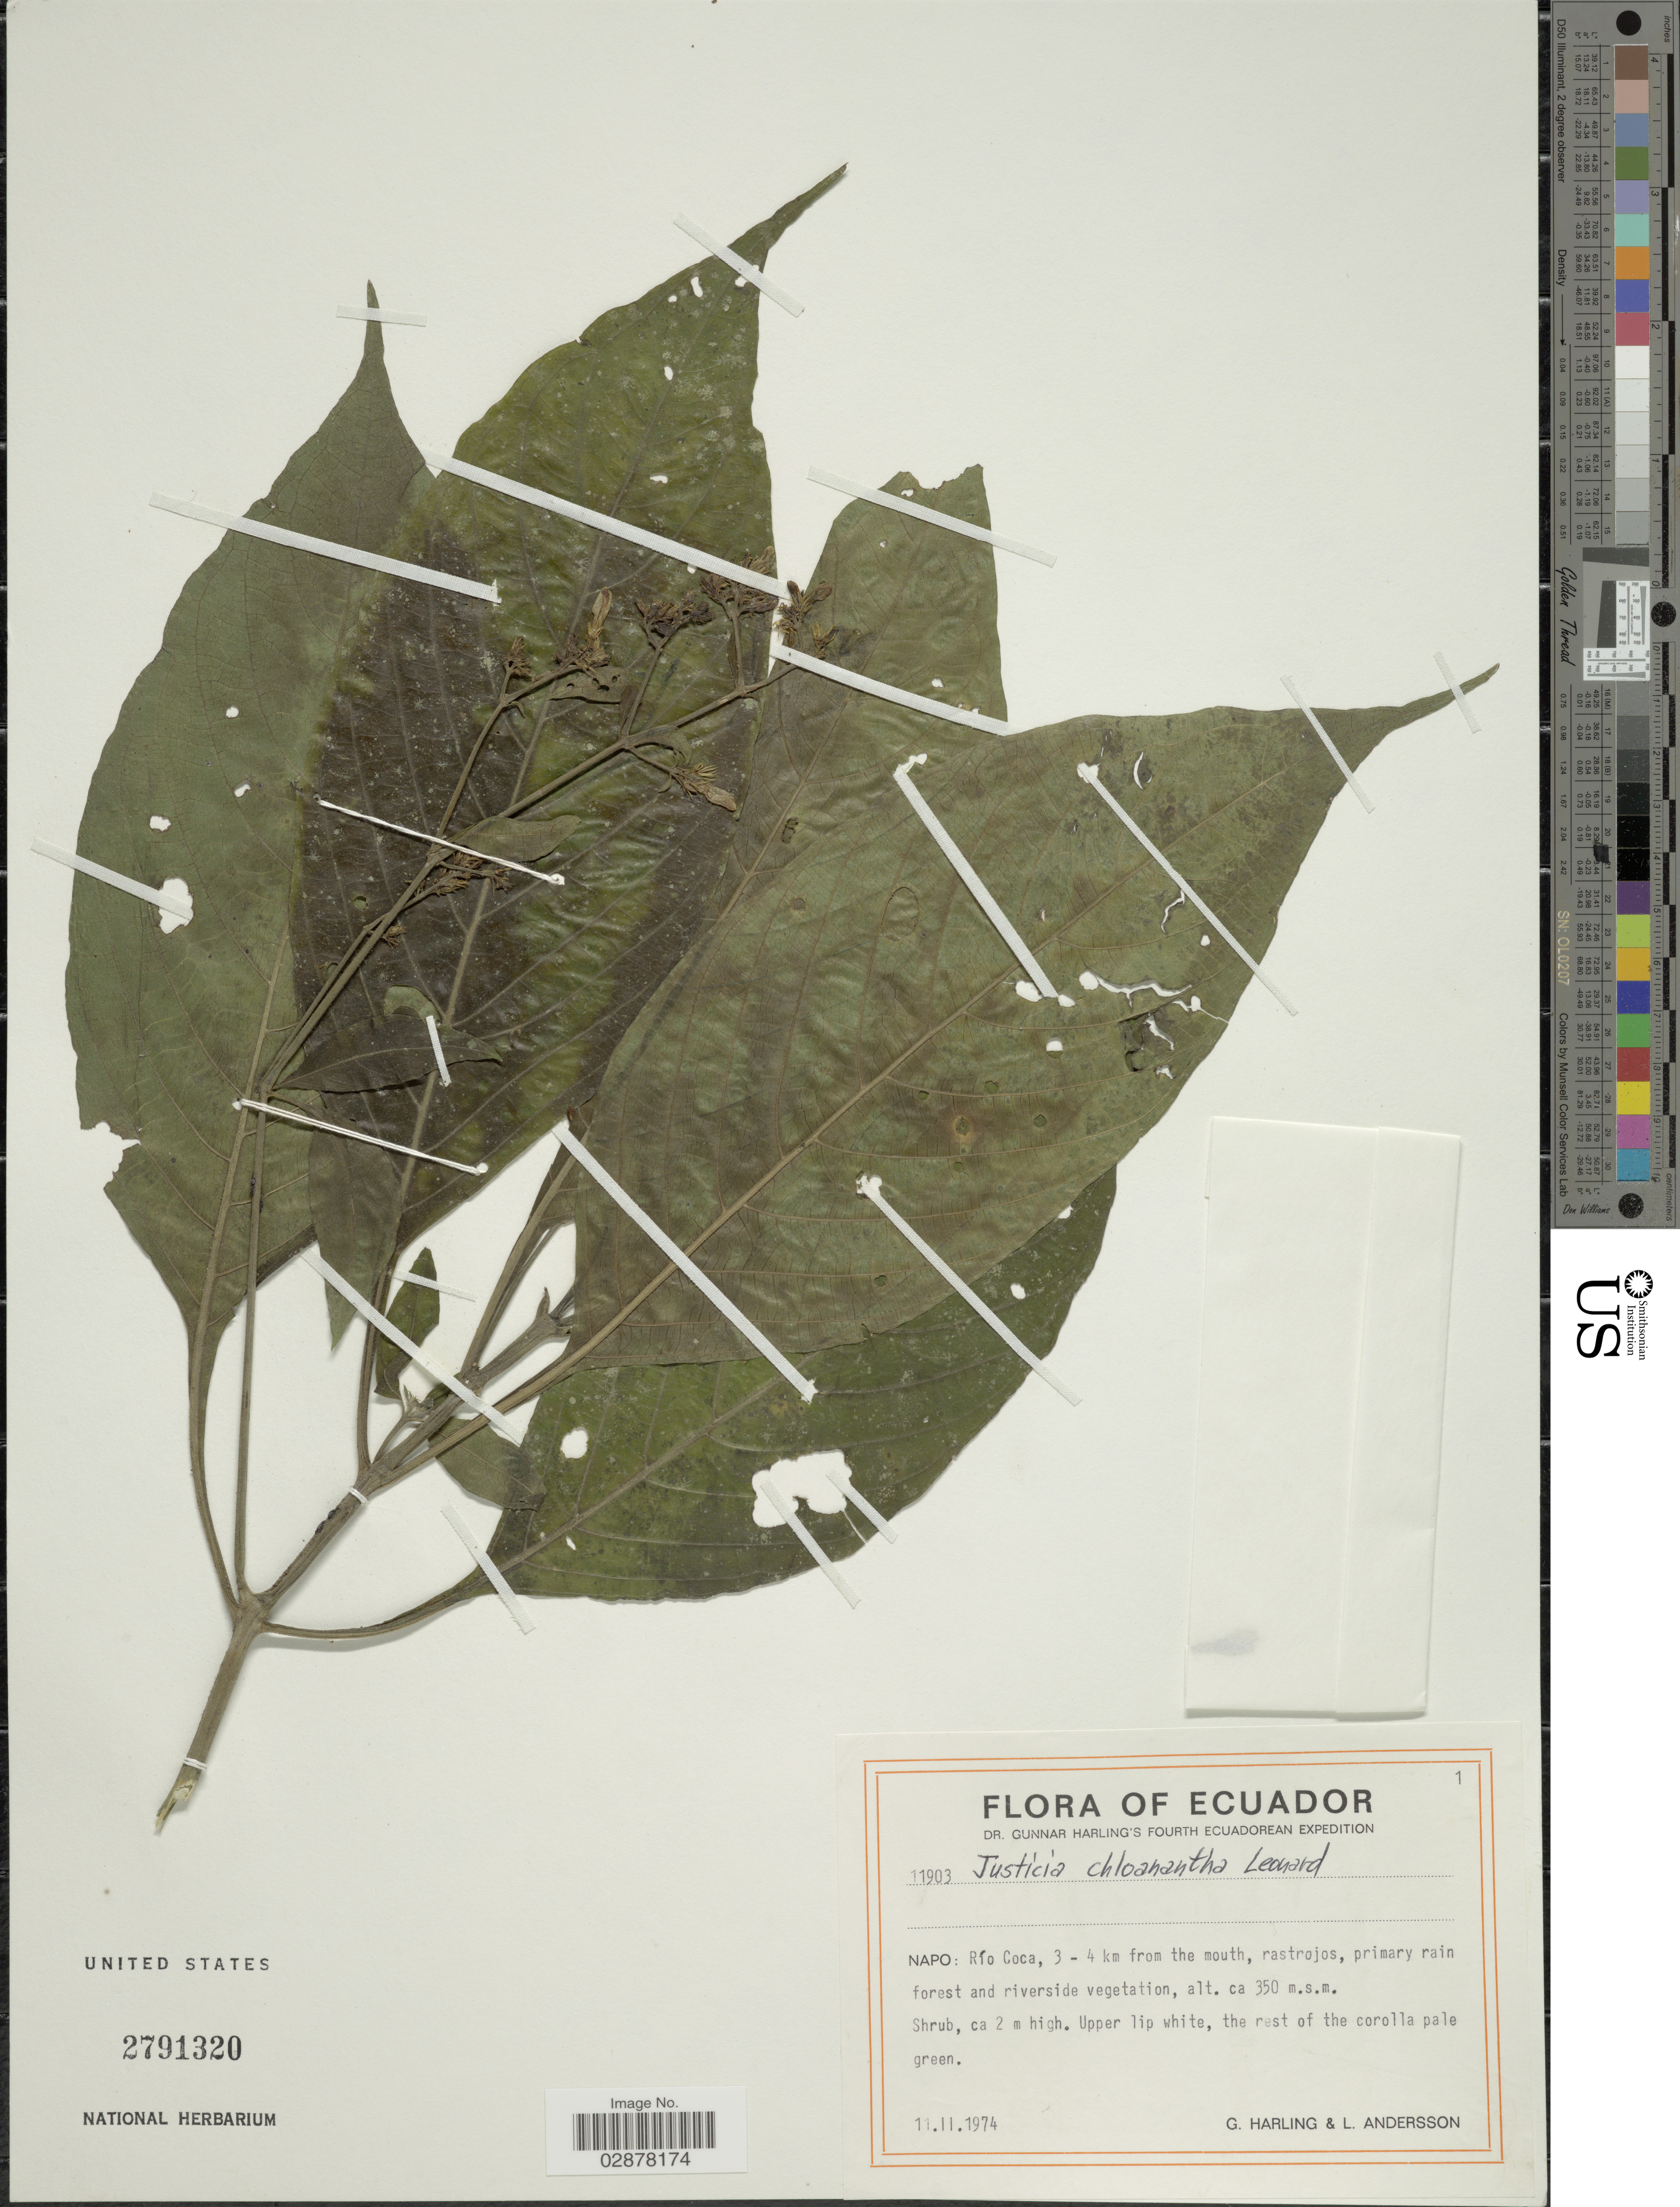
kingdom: Plantae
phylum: Tracheophyta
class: Magnoliopsida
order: Lamiales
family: Acanthaceae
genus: Justicia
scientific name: Justicia chloanantha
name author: Leonard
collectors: G. Harling & L. Andersson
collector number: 11903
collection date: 1974-02-11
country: Ecuador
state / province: Napo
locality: Río Coca, 3-4 km from the mouth, rastrojos, primary rain forest and riverside vegetation.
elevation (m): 350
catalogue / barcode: US 2791320